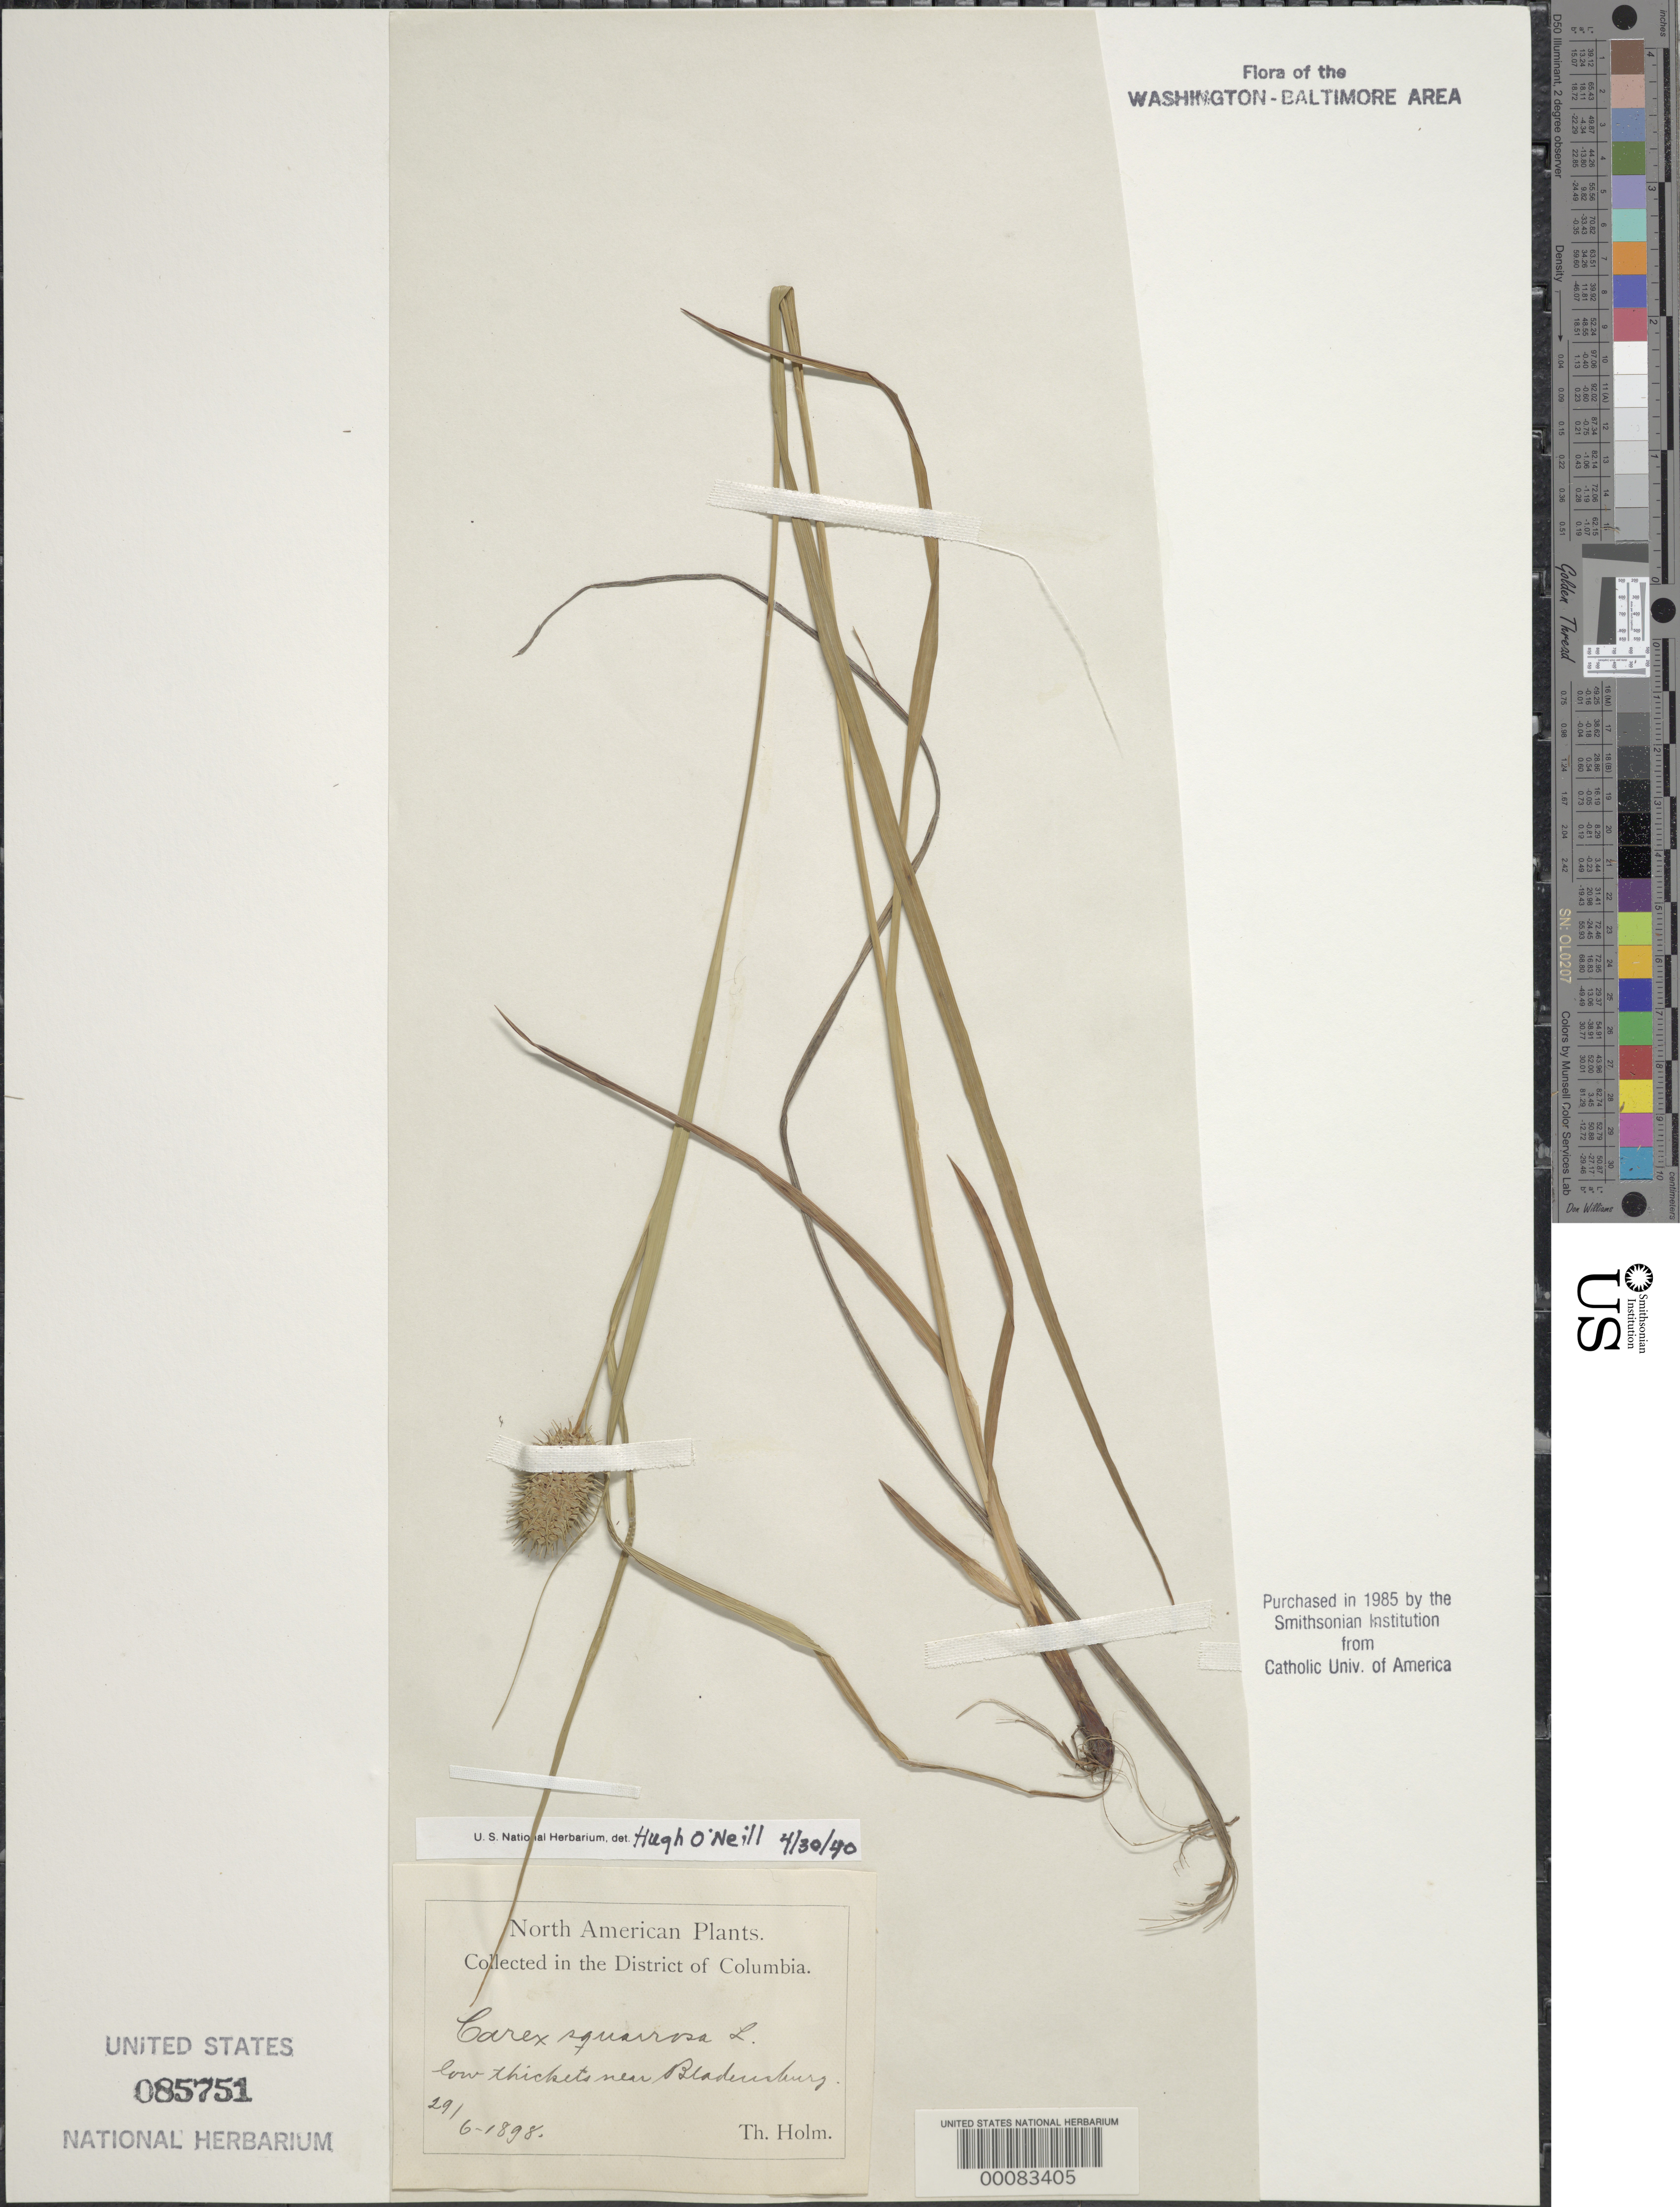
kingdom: Plantae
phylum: Tracheophyta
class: Liliopsida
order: Poales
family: Cyperaceae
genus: Carex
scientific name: Carex squarrosa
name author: L.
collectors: T. Holm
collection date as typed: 29 Jun 1898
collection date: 1898-06-29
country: United States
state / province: Maryland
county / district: Prince George's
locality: Near Bladensburg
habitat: Low thickets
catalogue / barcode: US 85751